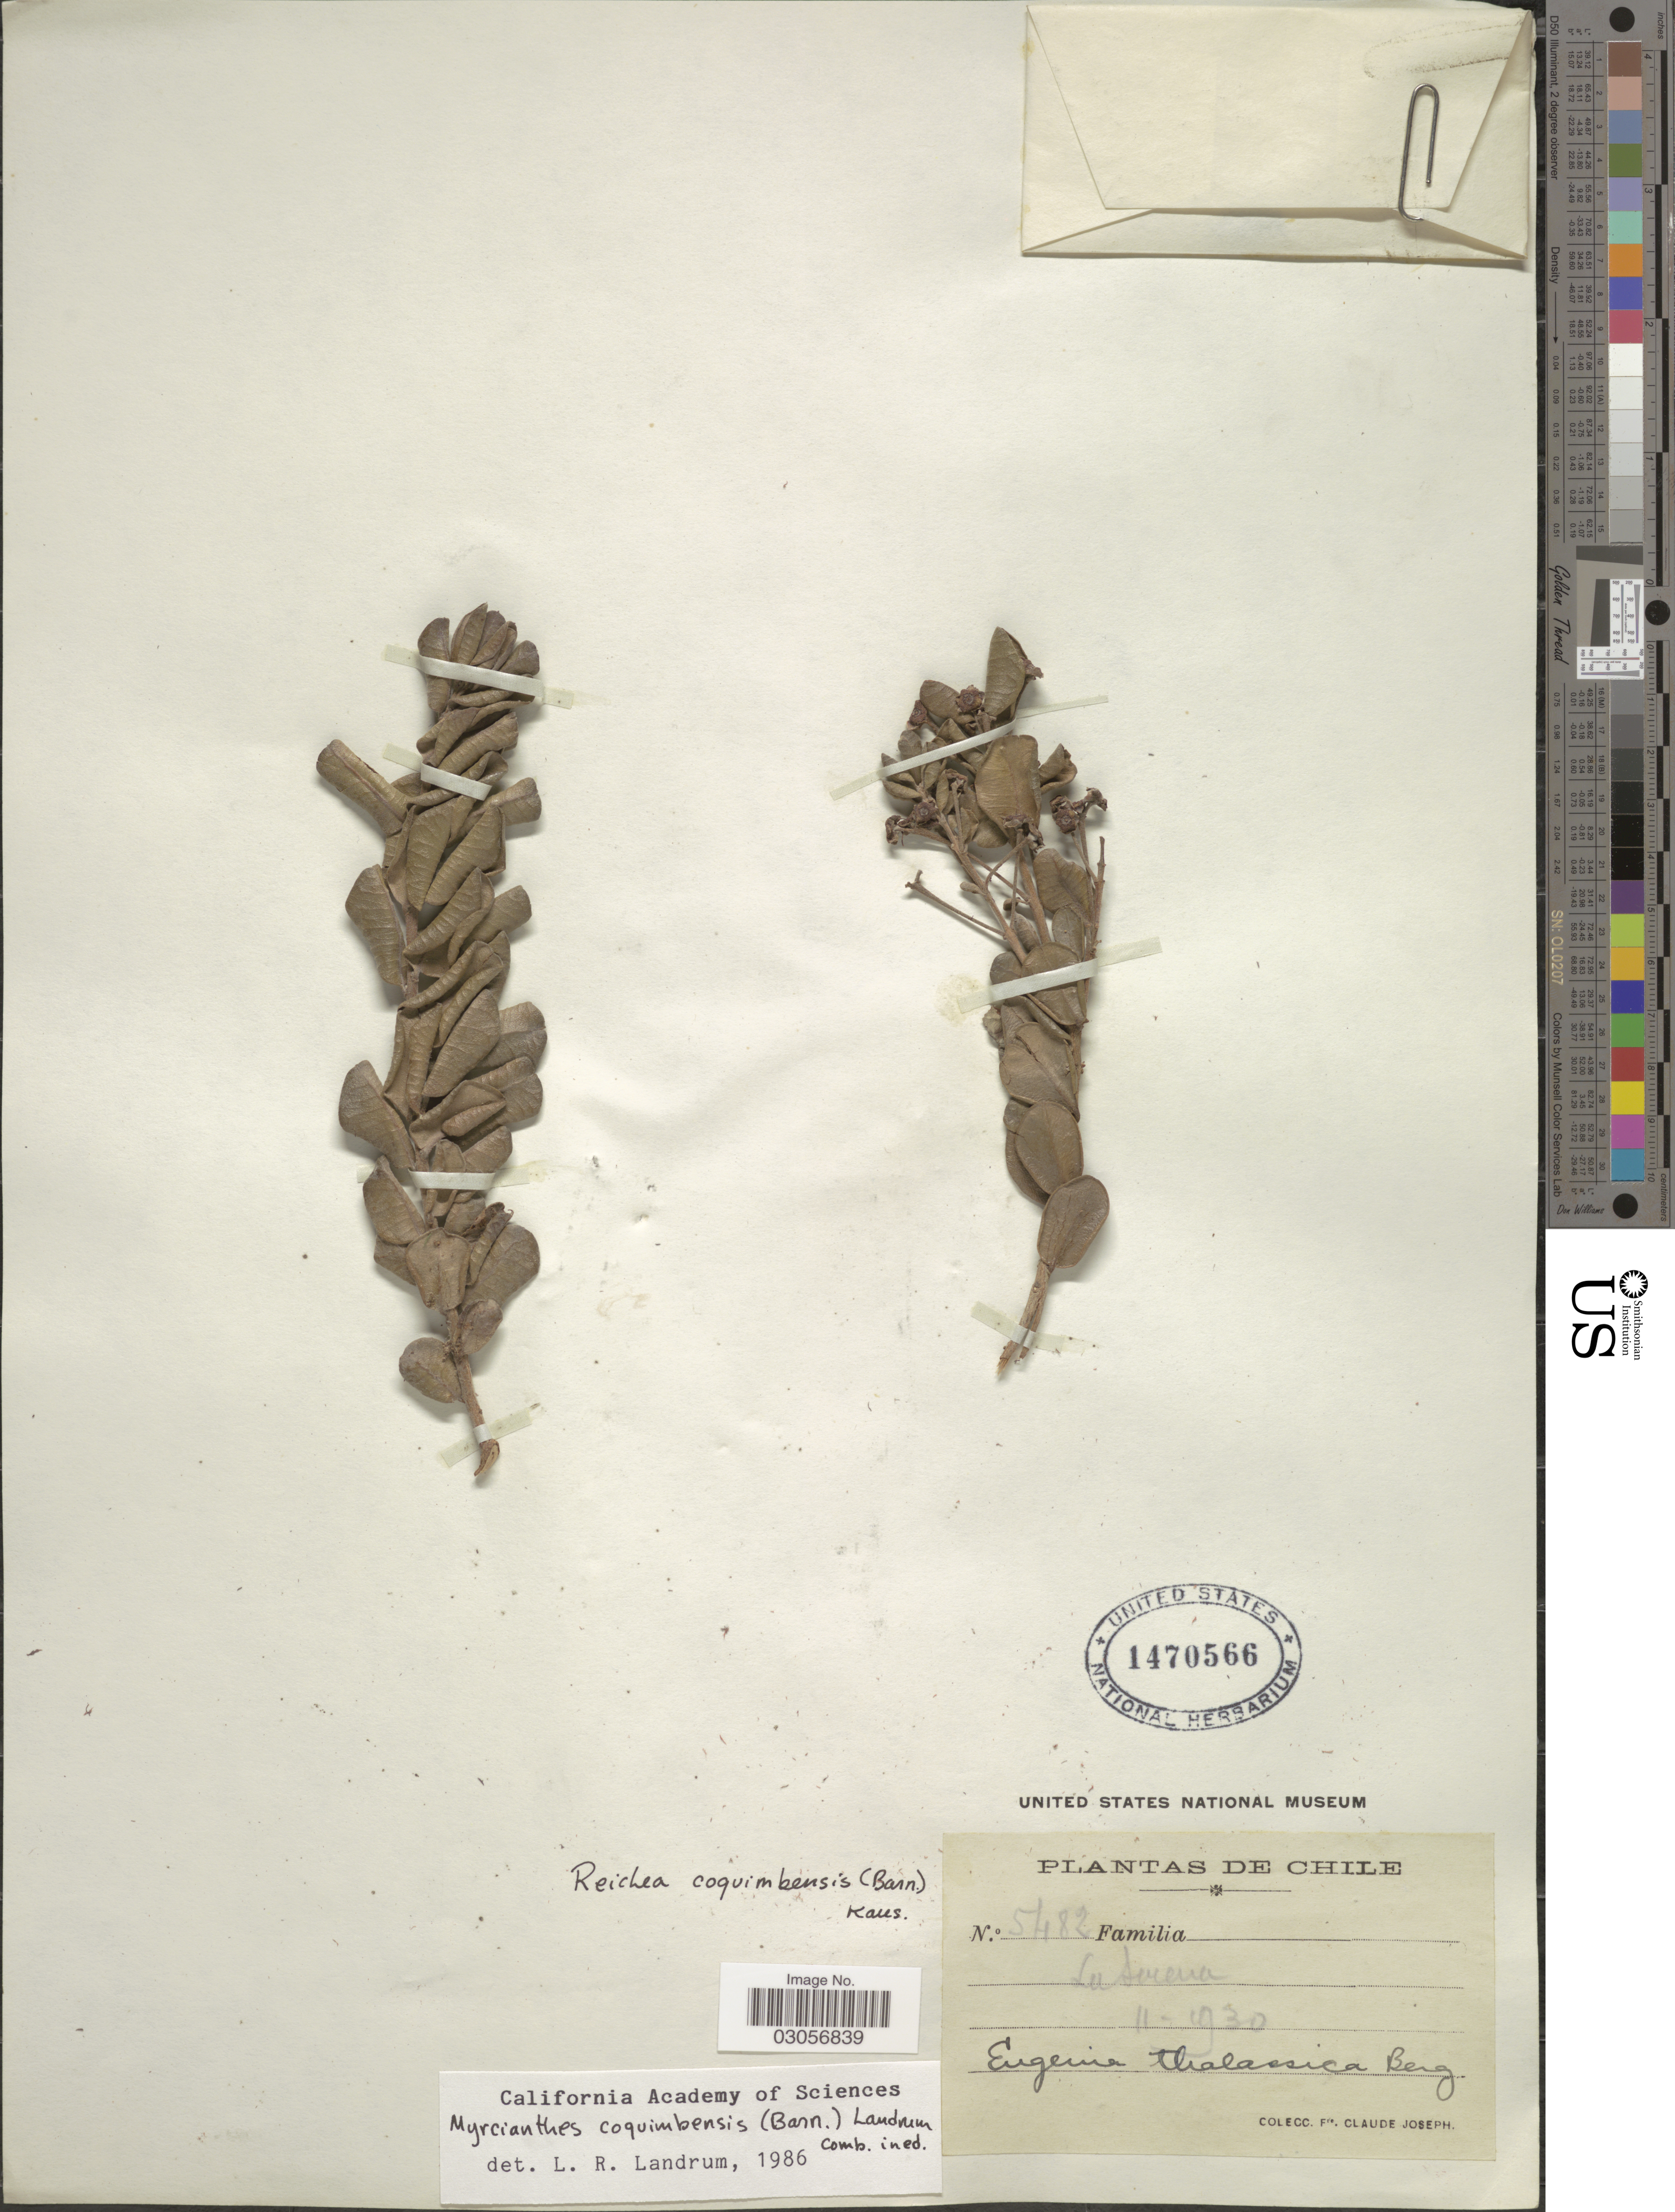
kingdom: Plantae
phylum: Tracheophyta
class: Magnoliopsida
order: Myrtales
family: Myrtaceae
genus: Myrcianthes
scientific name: Myrcianthes coquimbensis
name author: (Barnéoud) Landrum & Grifo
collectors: Bro. Claude-Joseph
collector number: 5482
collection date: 1930-11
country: Chile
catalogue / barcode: US 1470566